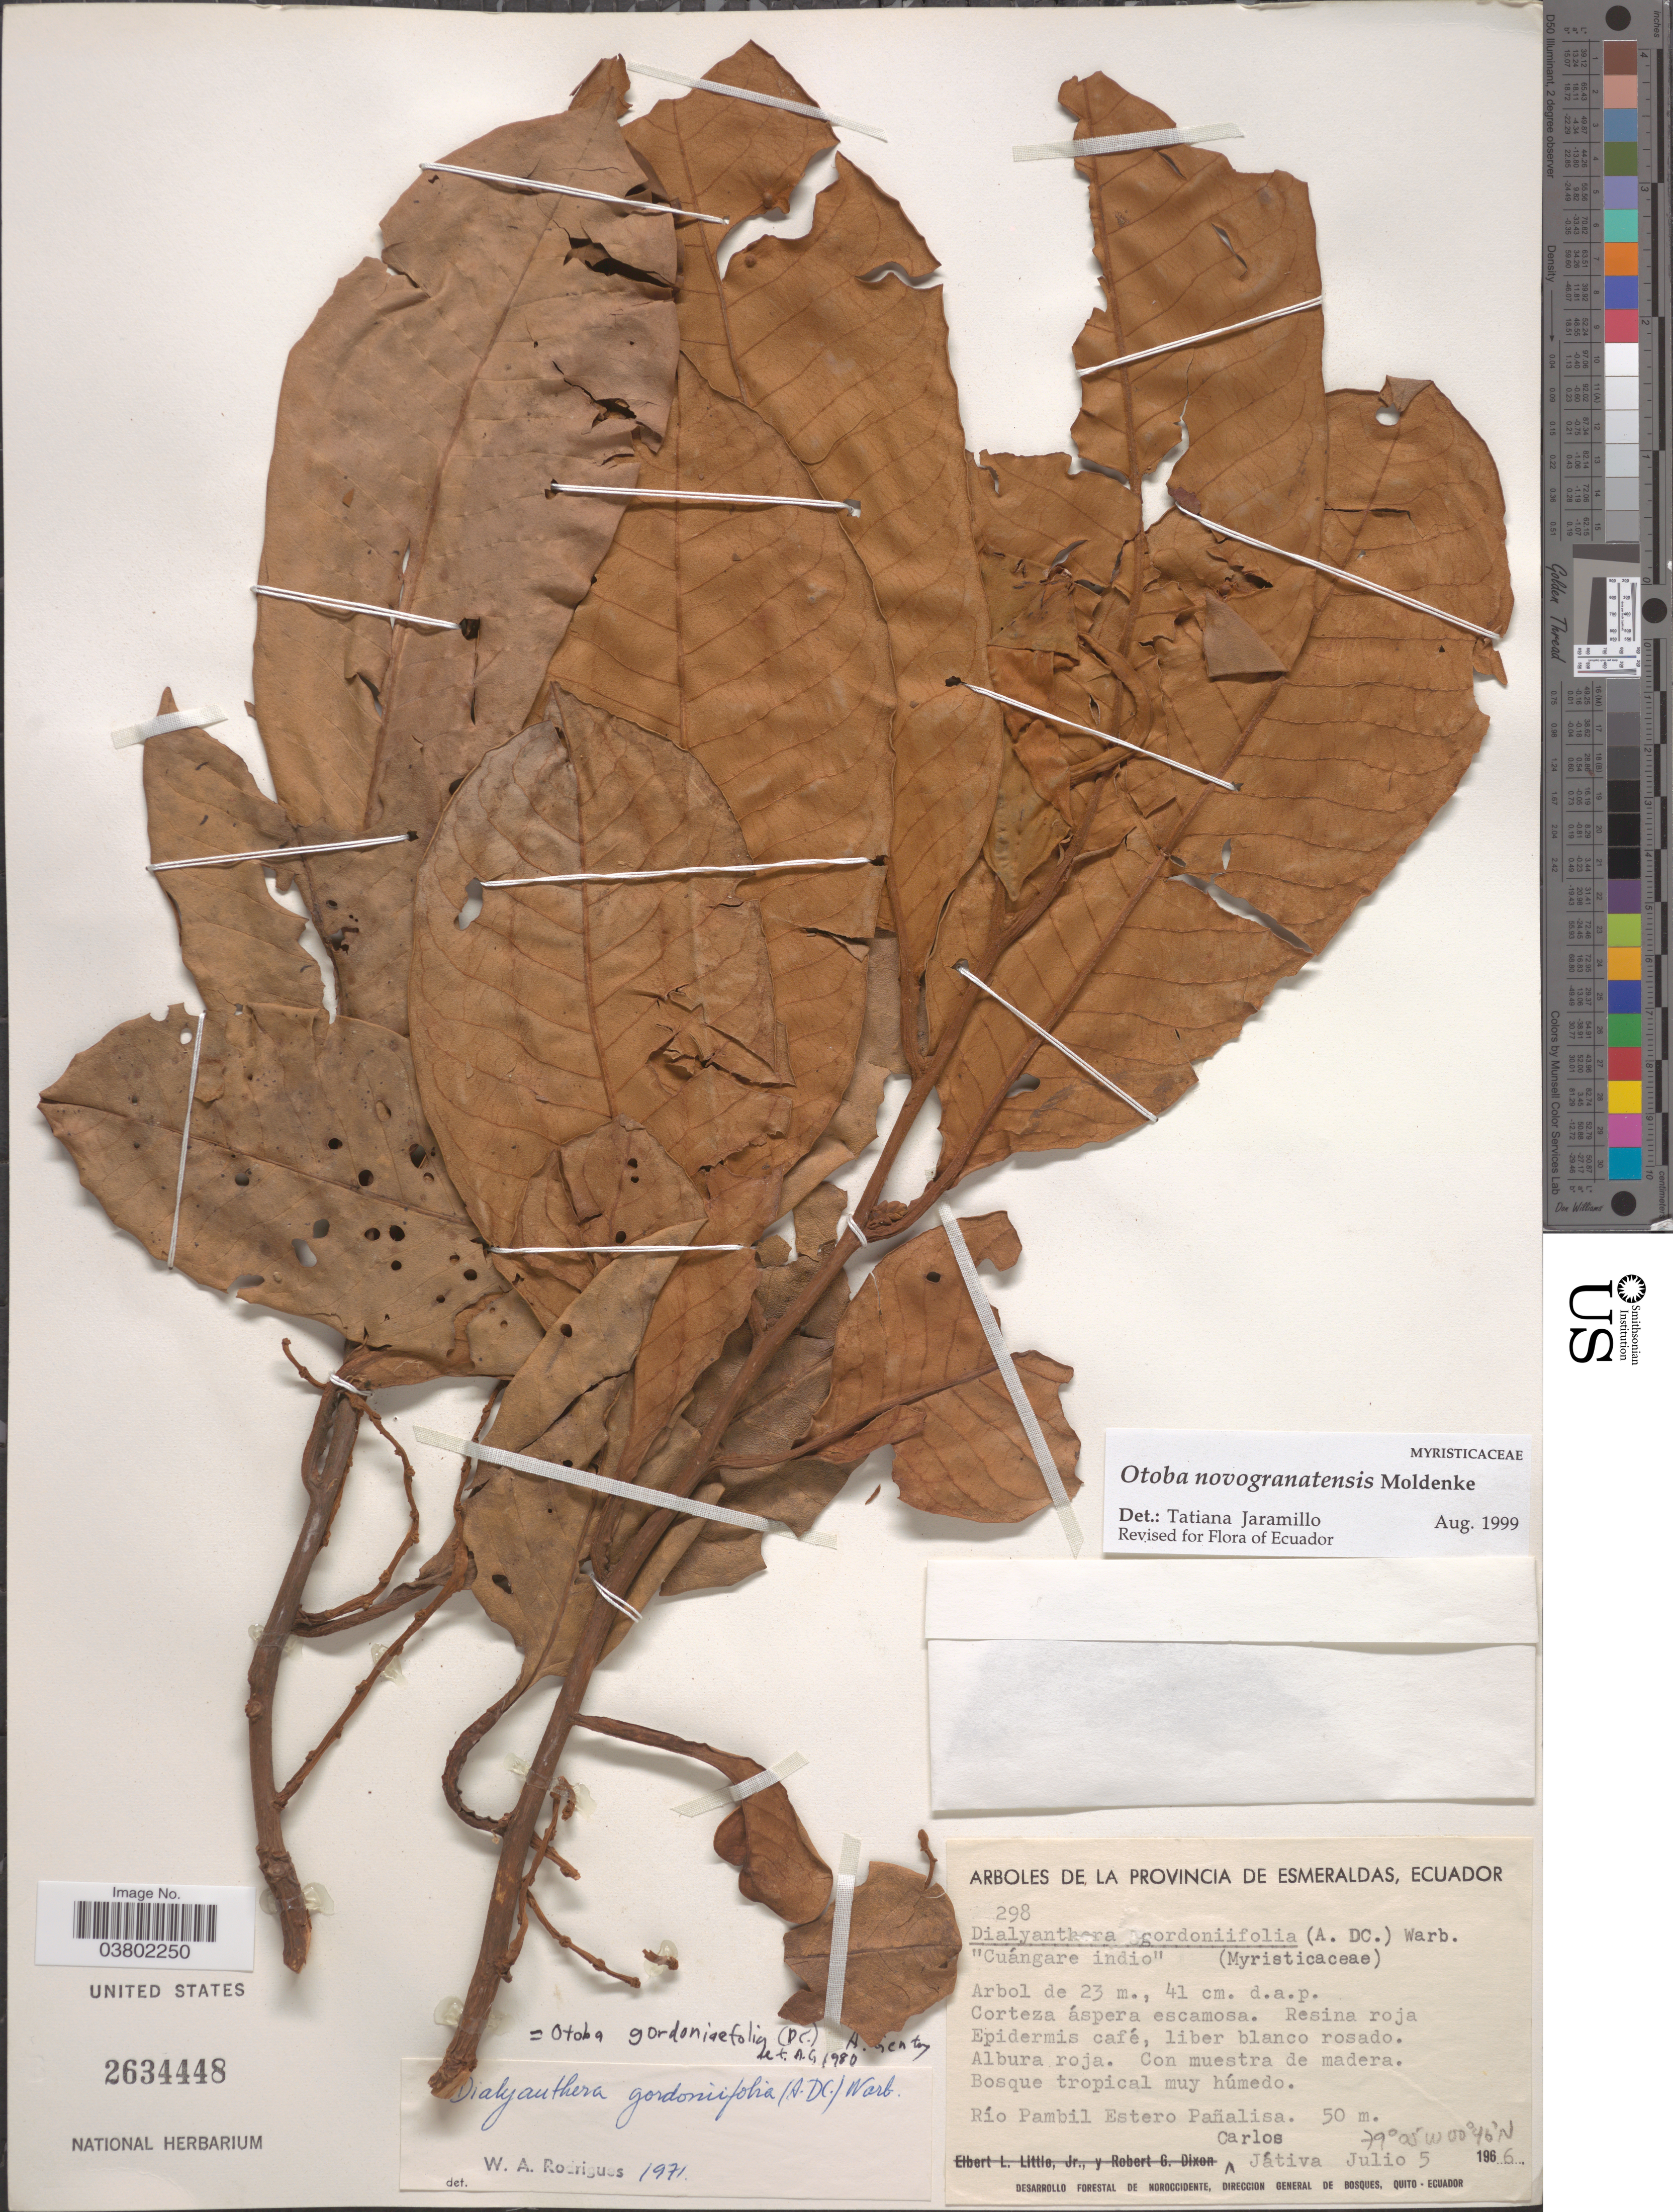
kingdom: Plantae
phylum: Tracheophyta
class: Magnoliopsida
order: Magnoliales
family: Myristicaceae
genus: Otoba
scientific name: Otoba novogranatensis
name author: Moldenke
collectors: C. D. Játiva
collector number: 298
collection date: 1966-07-05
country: Ecuador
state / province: Esmeraldas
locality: Río Pambil Estero Pañalisa.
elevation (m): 50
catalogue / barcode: US 2634448